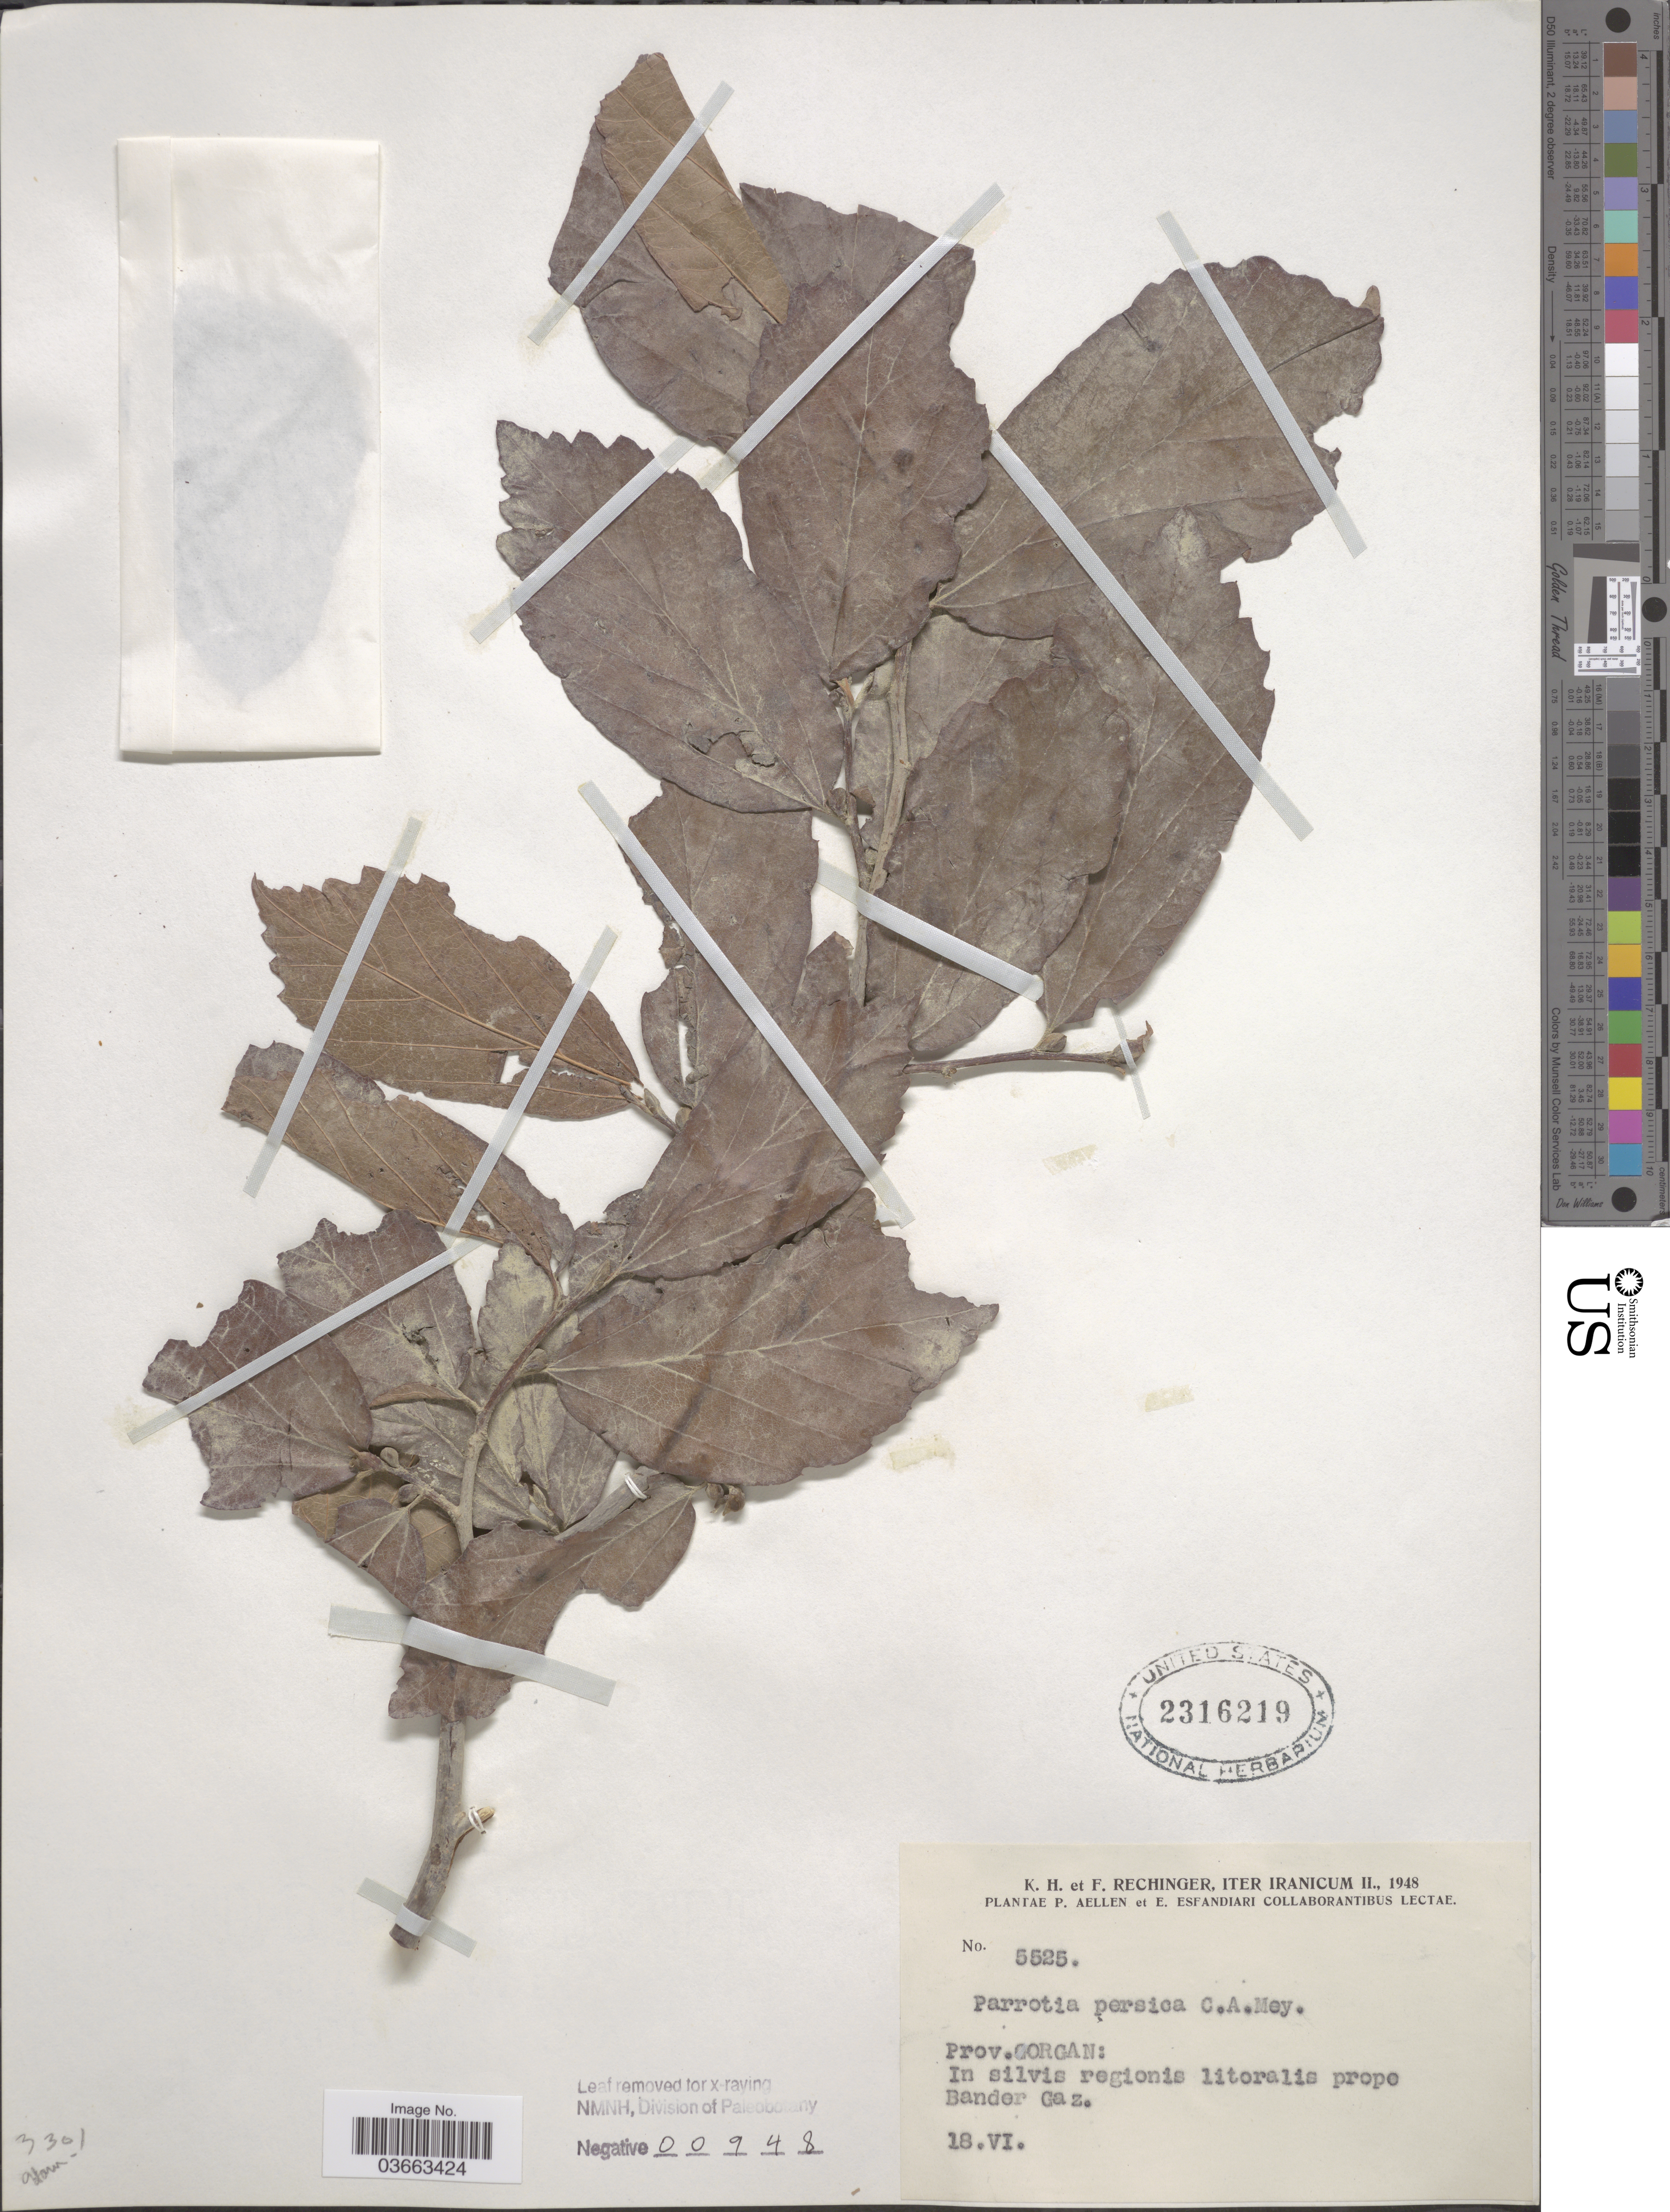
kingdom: Plantae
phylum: Tracheophyta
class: Magnoliopsida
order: Saxifragales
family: Hamamelidaceae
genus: Parrotia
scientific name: Parrotia persica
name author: C.A. Mey.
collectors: K. H. Rechinger, F. Rechinger, P. Aellen & E. Esfandiari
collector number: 5525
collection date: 1948-06-18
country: Iran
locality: Prov. Gorgan: In silvis regionis litoralis prope Bander Gaz.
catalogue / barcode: US 2316219